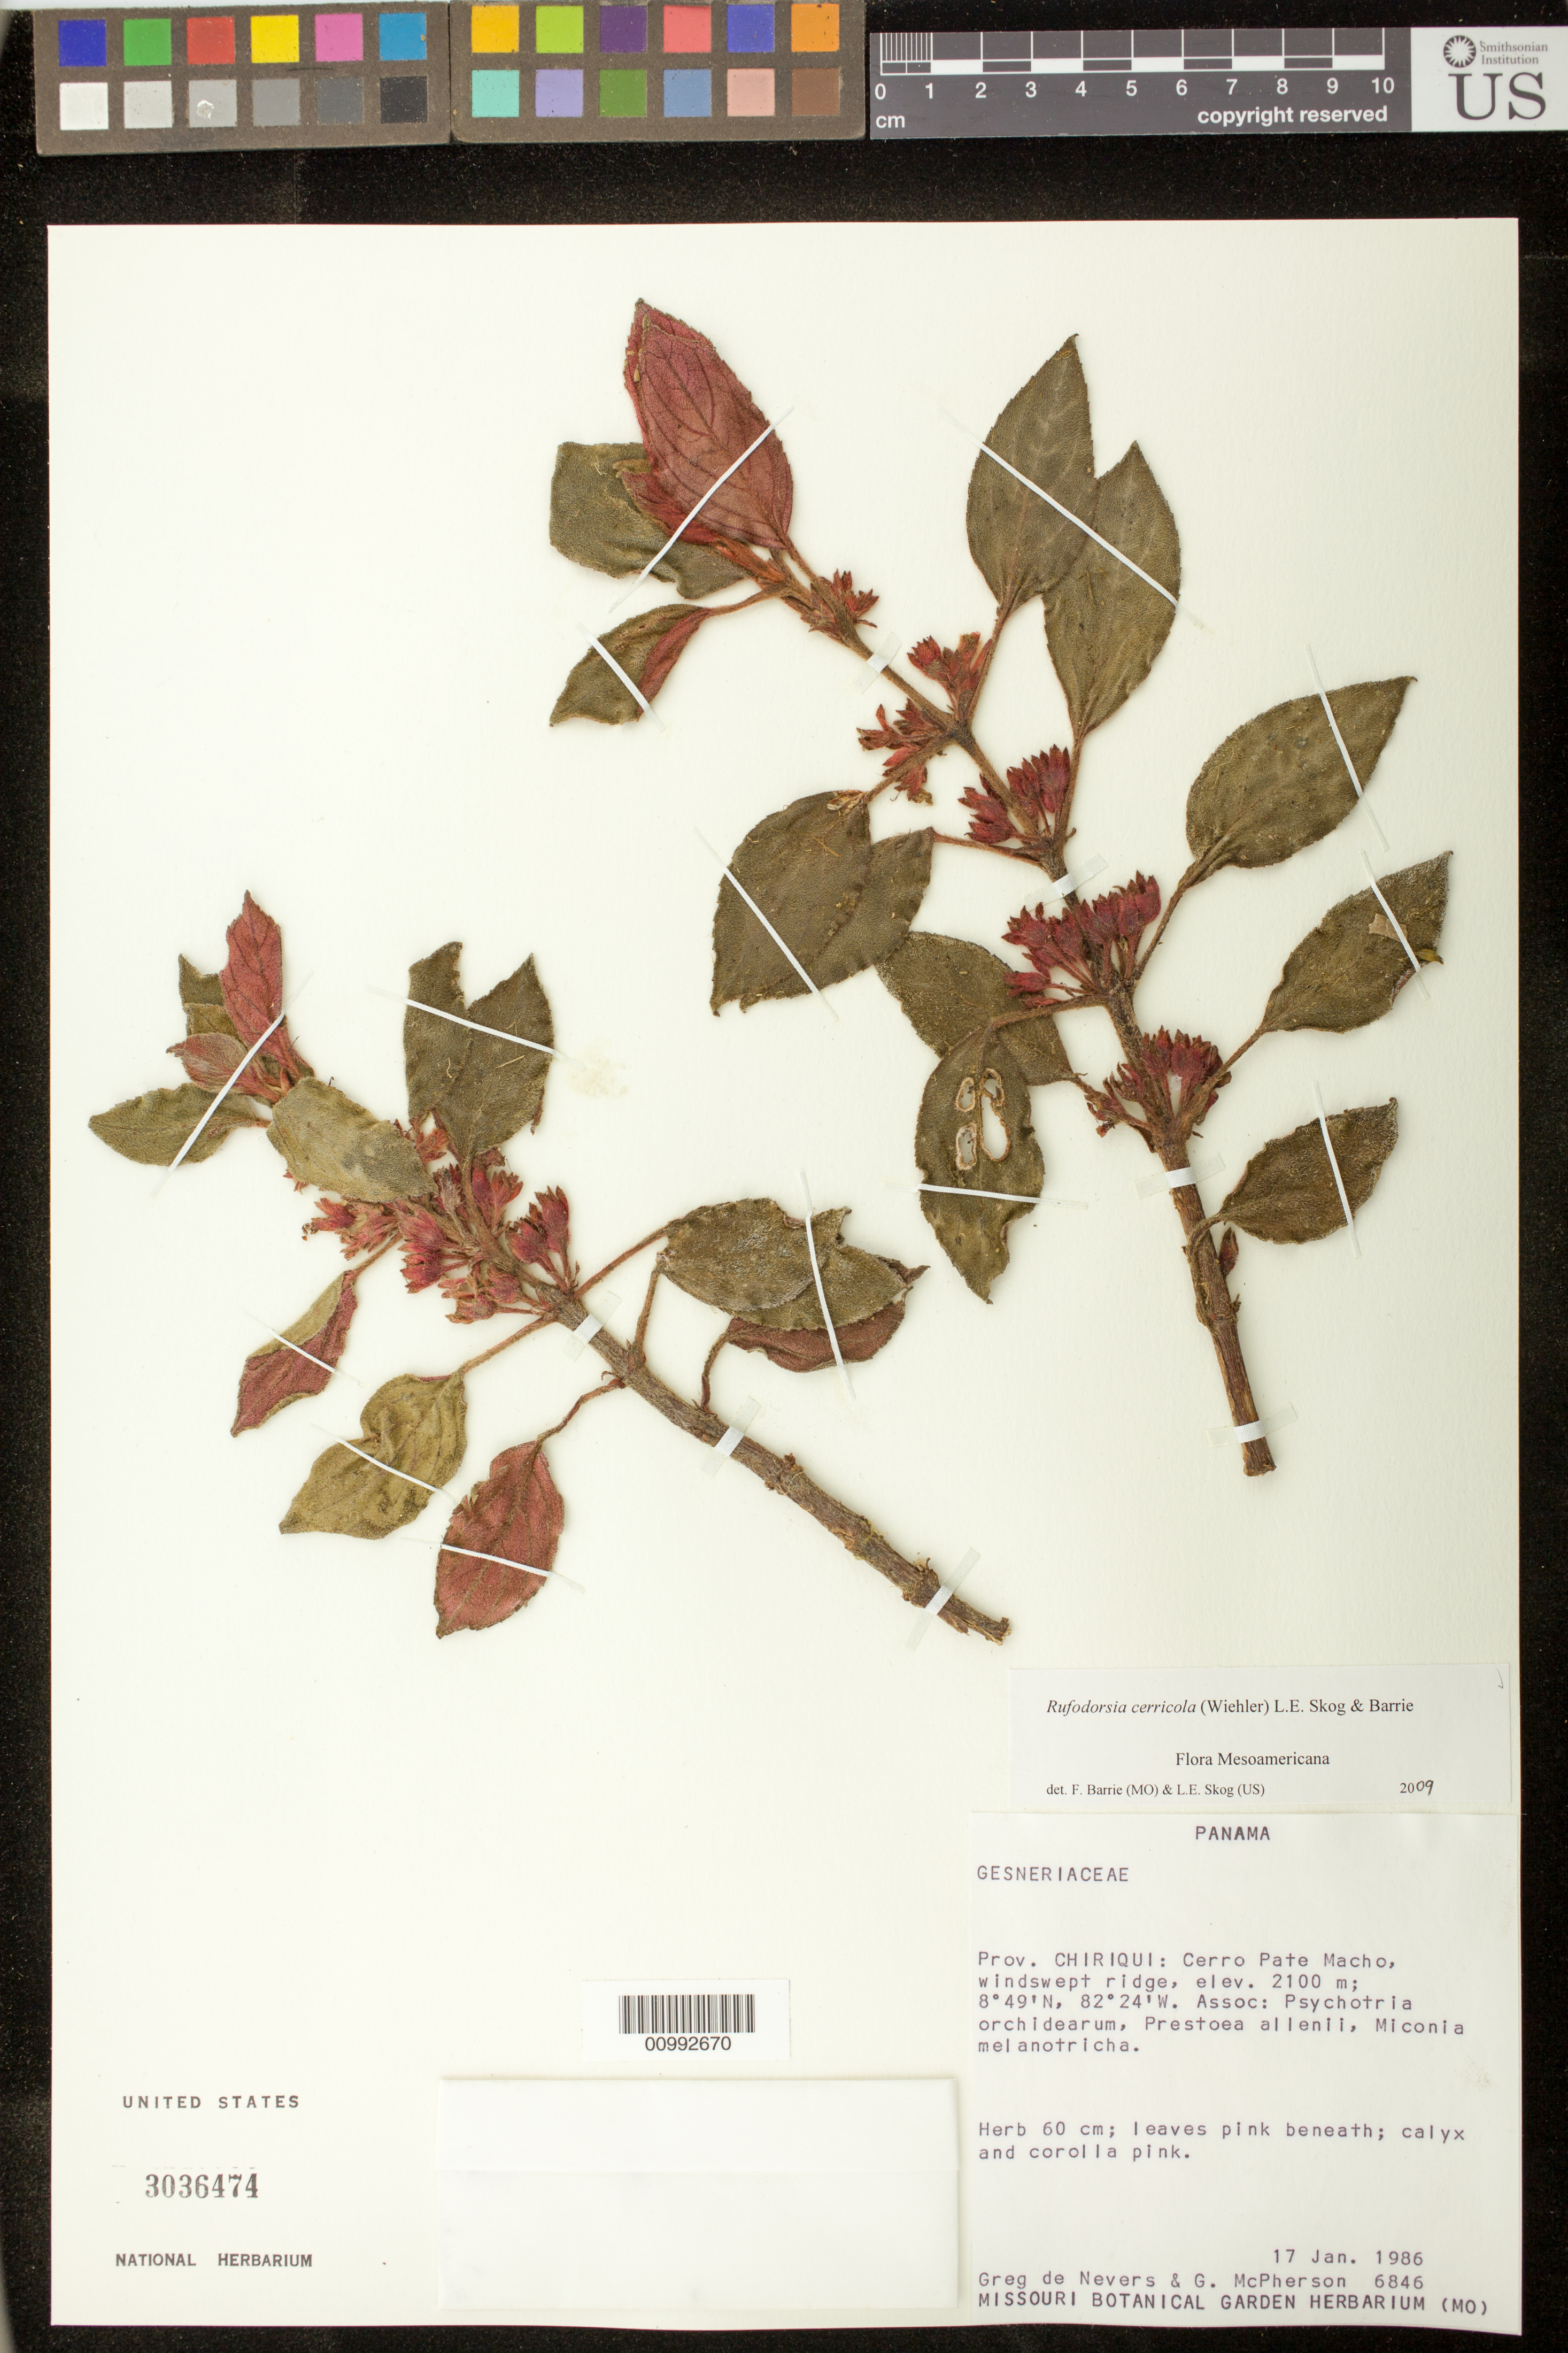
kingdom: Plantae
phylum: Tracheophyta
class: Magnoliopsida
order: Lamiales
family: Gesneriaceae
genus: Rufodorsia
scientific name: Rufodorsia cerricola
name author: (Wiehler) Kriebel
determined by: Barrie, F. R.; Skog, Laurence E.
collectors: G. C. de Nevers & G. D. McPherson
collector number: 6846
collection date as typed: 17 Jan 1986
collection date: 1986-01-17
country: Panama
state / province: Chiriquí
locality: Prov. Chiriqui: Cerro Pate Macho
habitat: Windswept ridge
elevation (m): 2100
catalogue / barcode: US 3036474